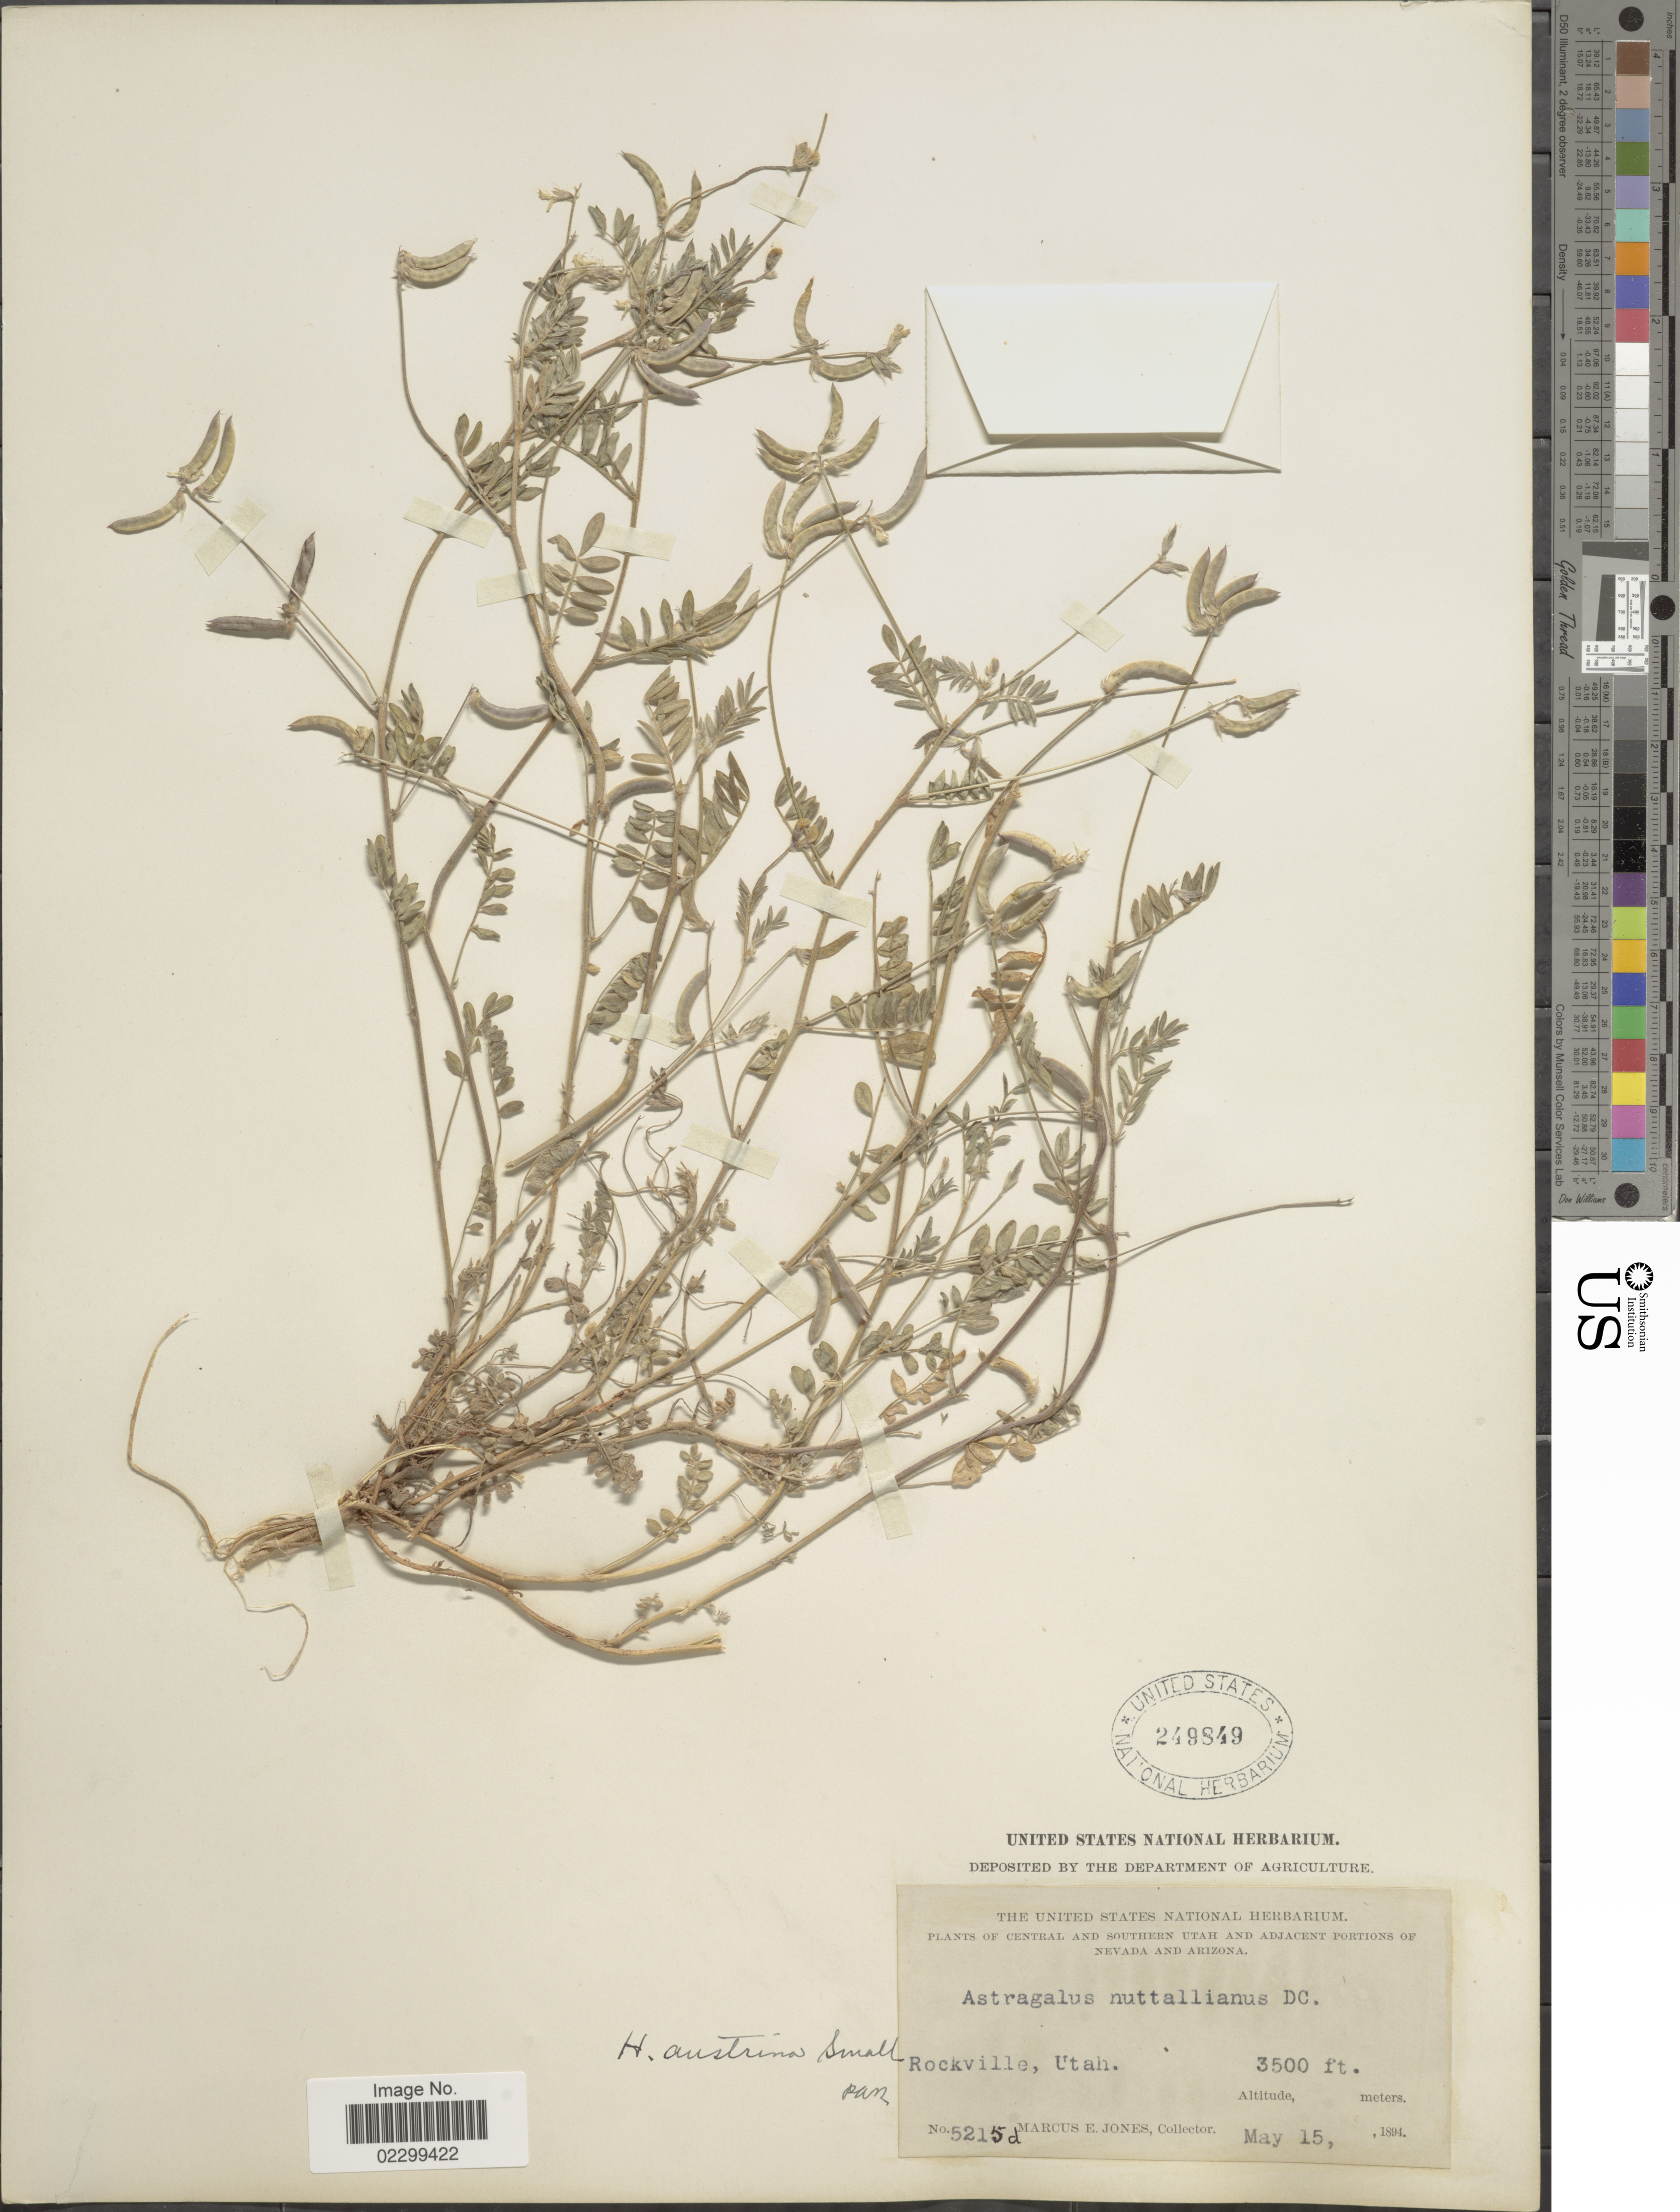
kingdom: Plantae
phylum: Tracheophyta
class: Magnoliopsida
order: Fabales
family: Fabaceae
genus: Astragalus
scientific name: Astragalus nuttallianus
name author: DC.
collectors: M. E. Jones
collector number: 5215d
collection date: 1894-05-15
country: United States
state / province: Utah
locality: Central and southern Utah and Adjacent portions of Nevada and Arizona, Rockville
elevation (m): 1067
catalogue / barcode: US 249849